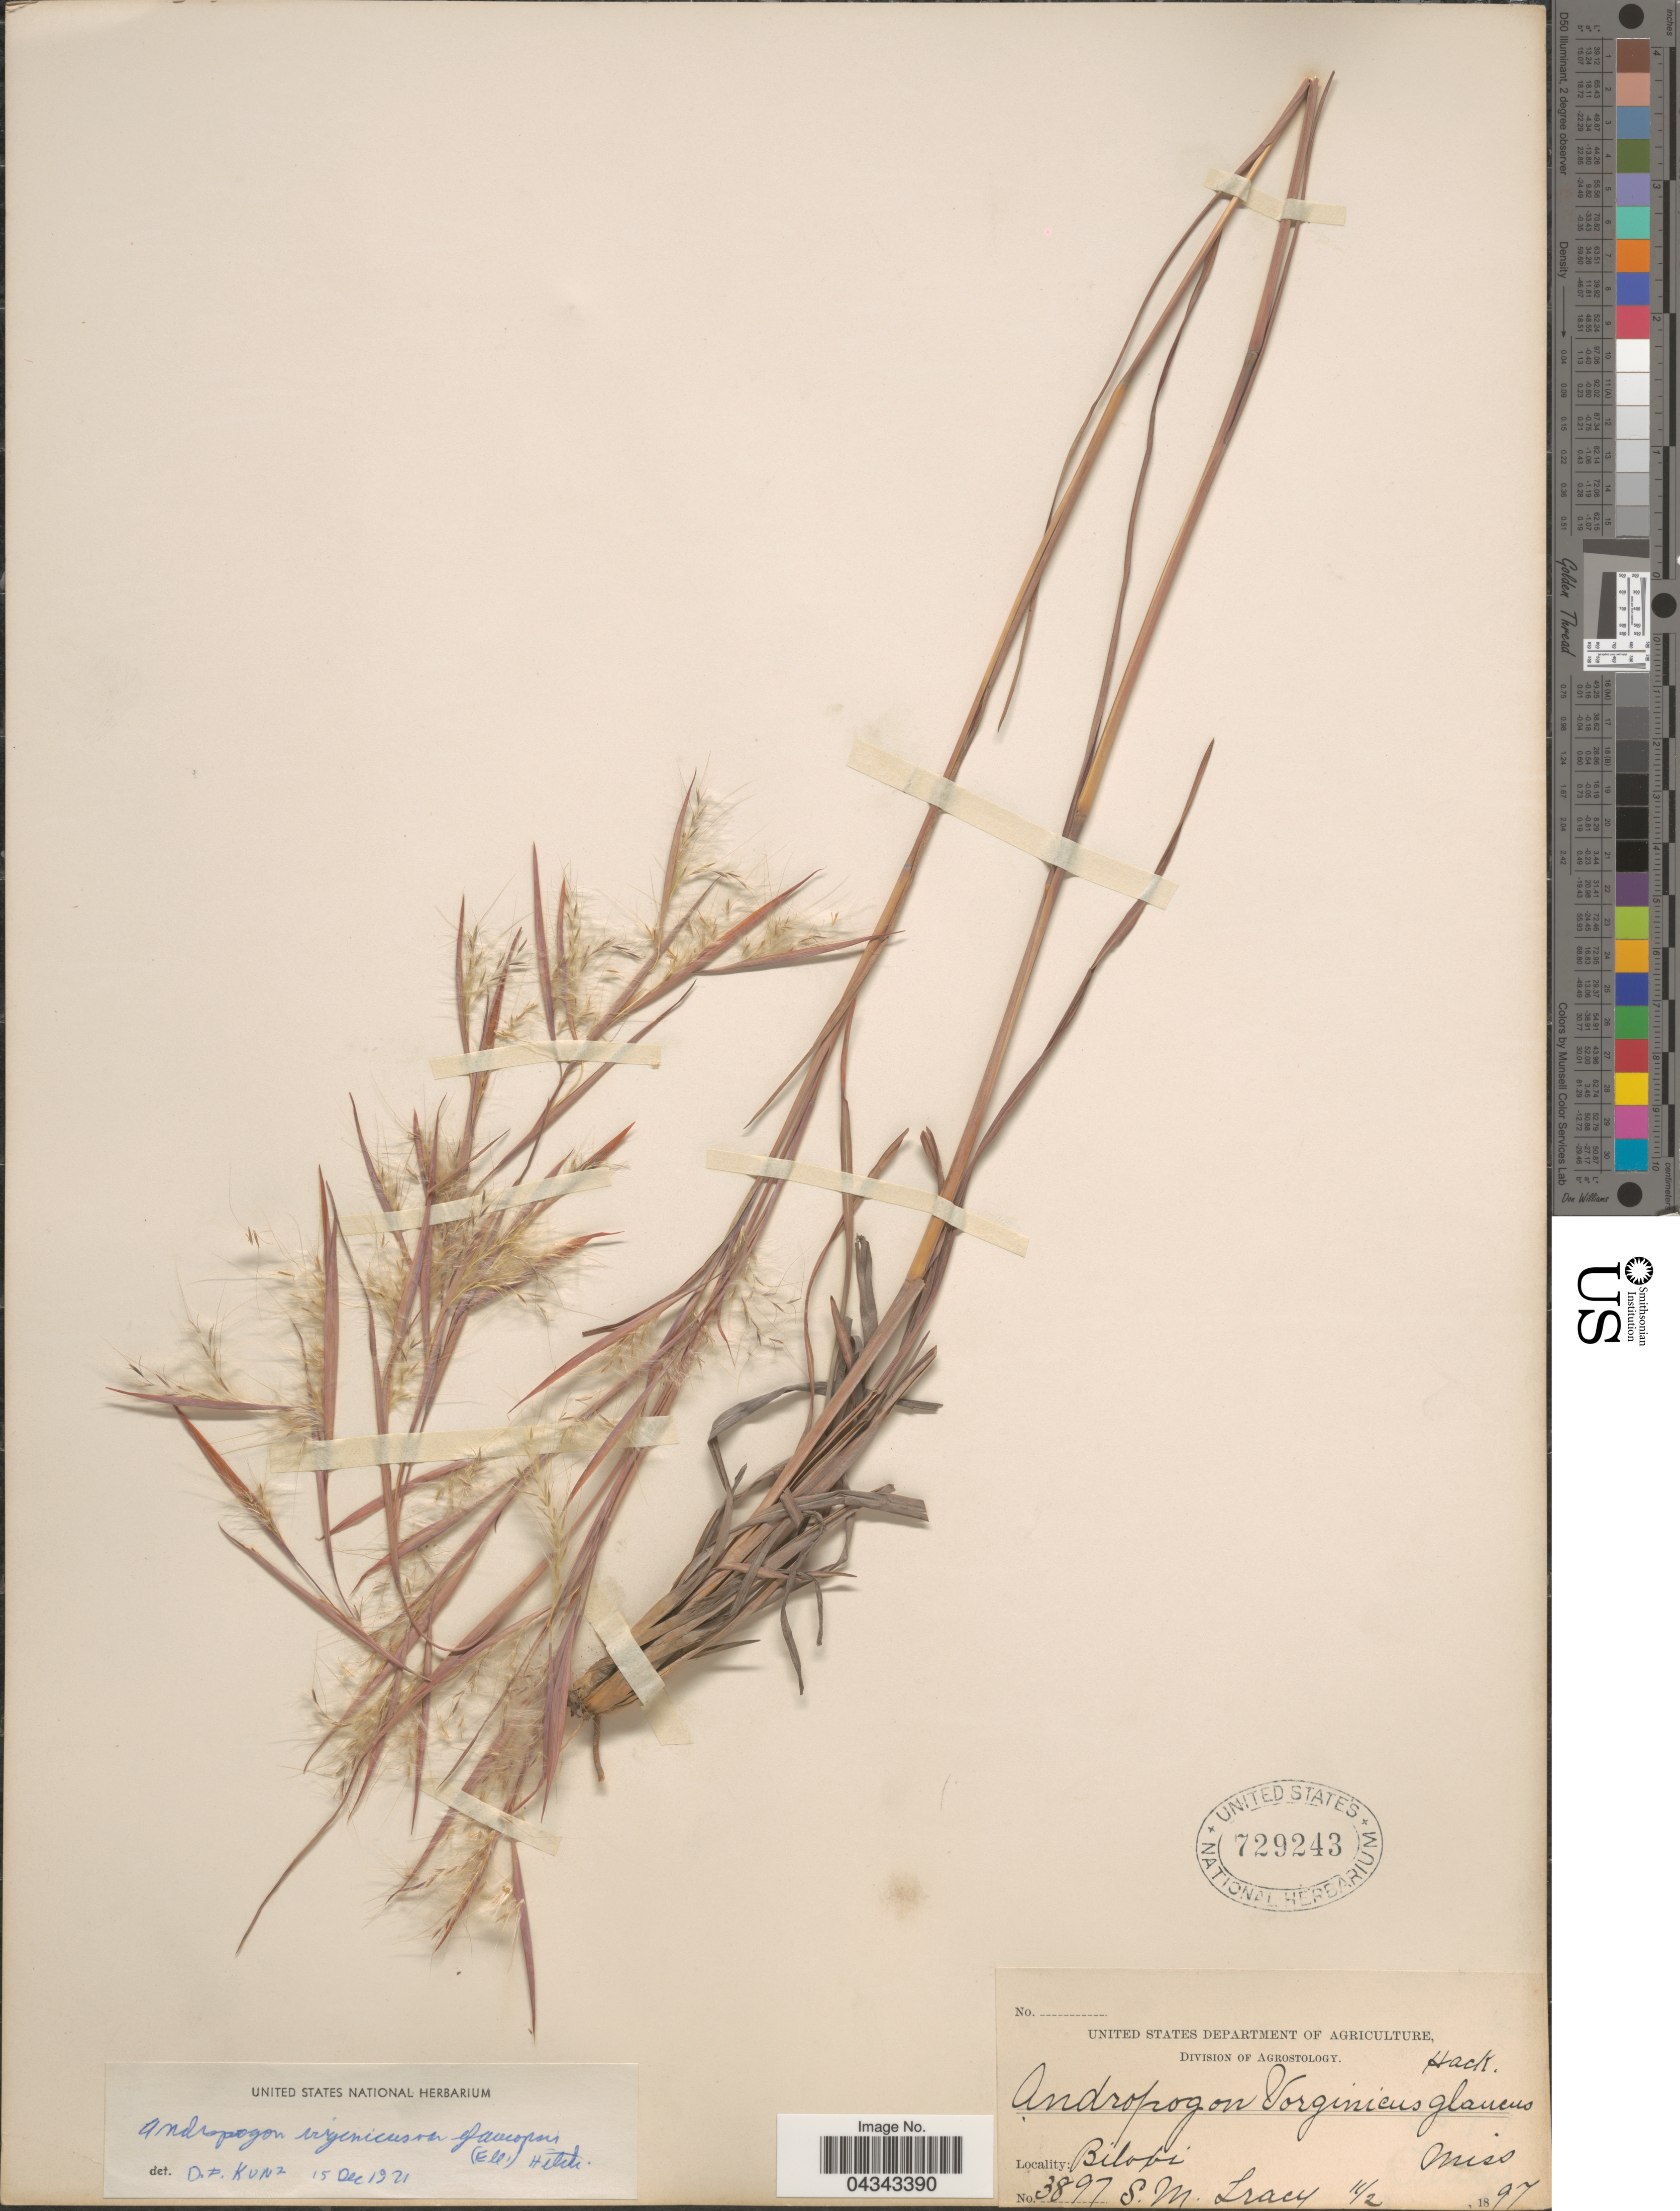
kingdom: Plantae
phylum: Tracheophyta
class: Liliopsida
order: Poales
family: Poaceae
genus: Andropogon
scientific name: Andropogon glomeratus var. glaucopsis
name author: C. Mohr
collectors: S. M. Tracy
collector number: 3897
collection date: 1897-11-02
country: United States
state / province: Mississippi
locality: Biloxi.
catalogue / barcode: US 729243